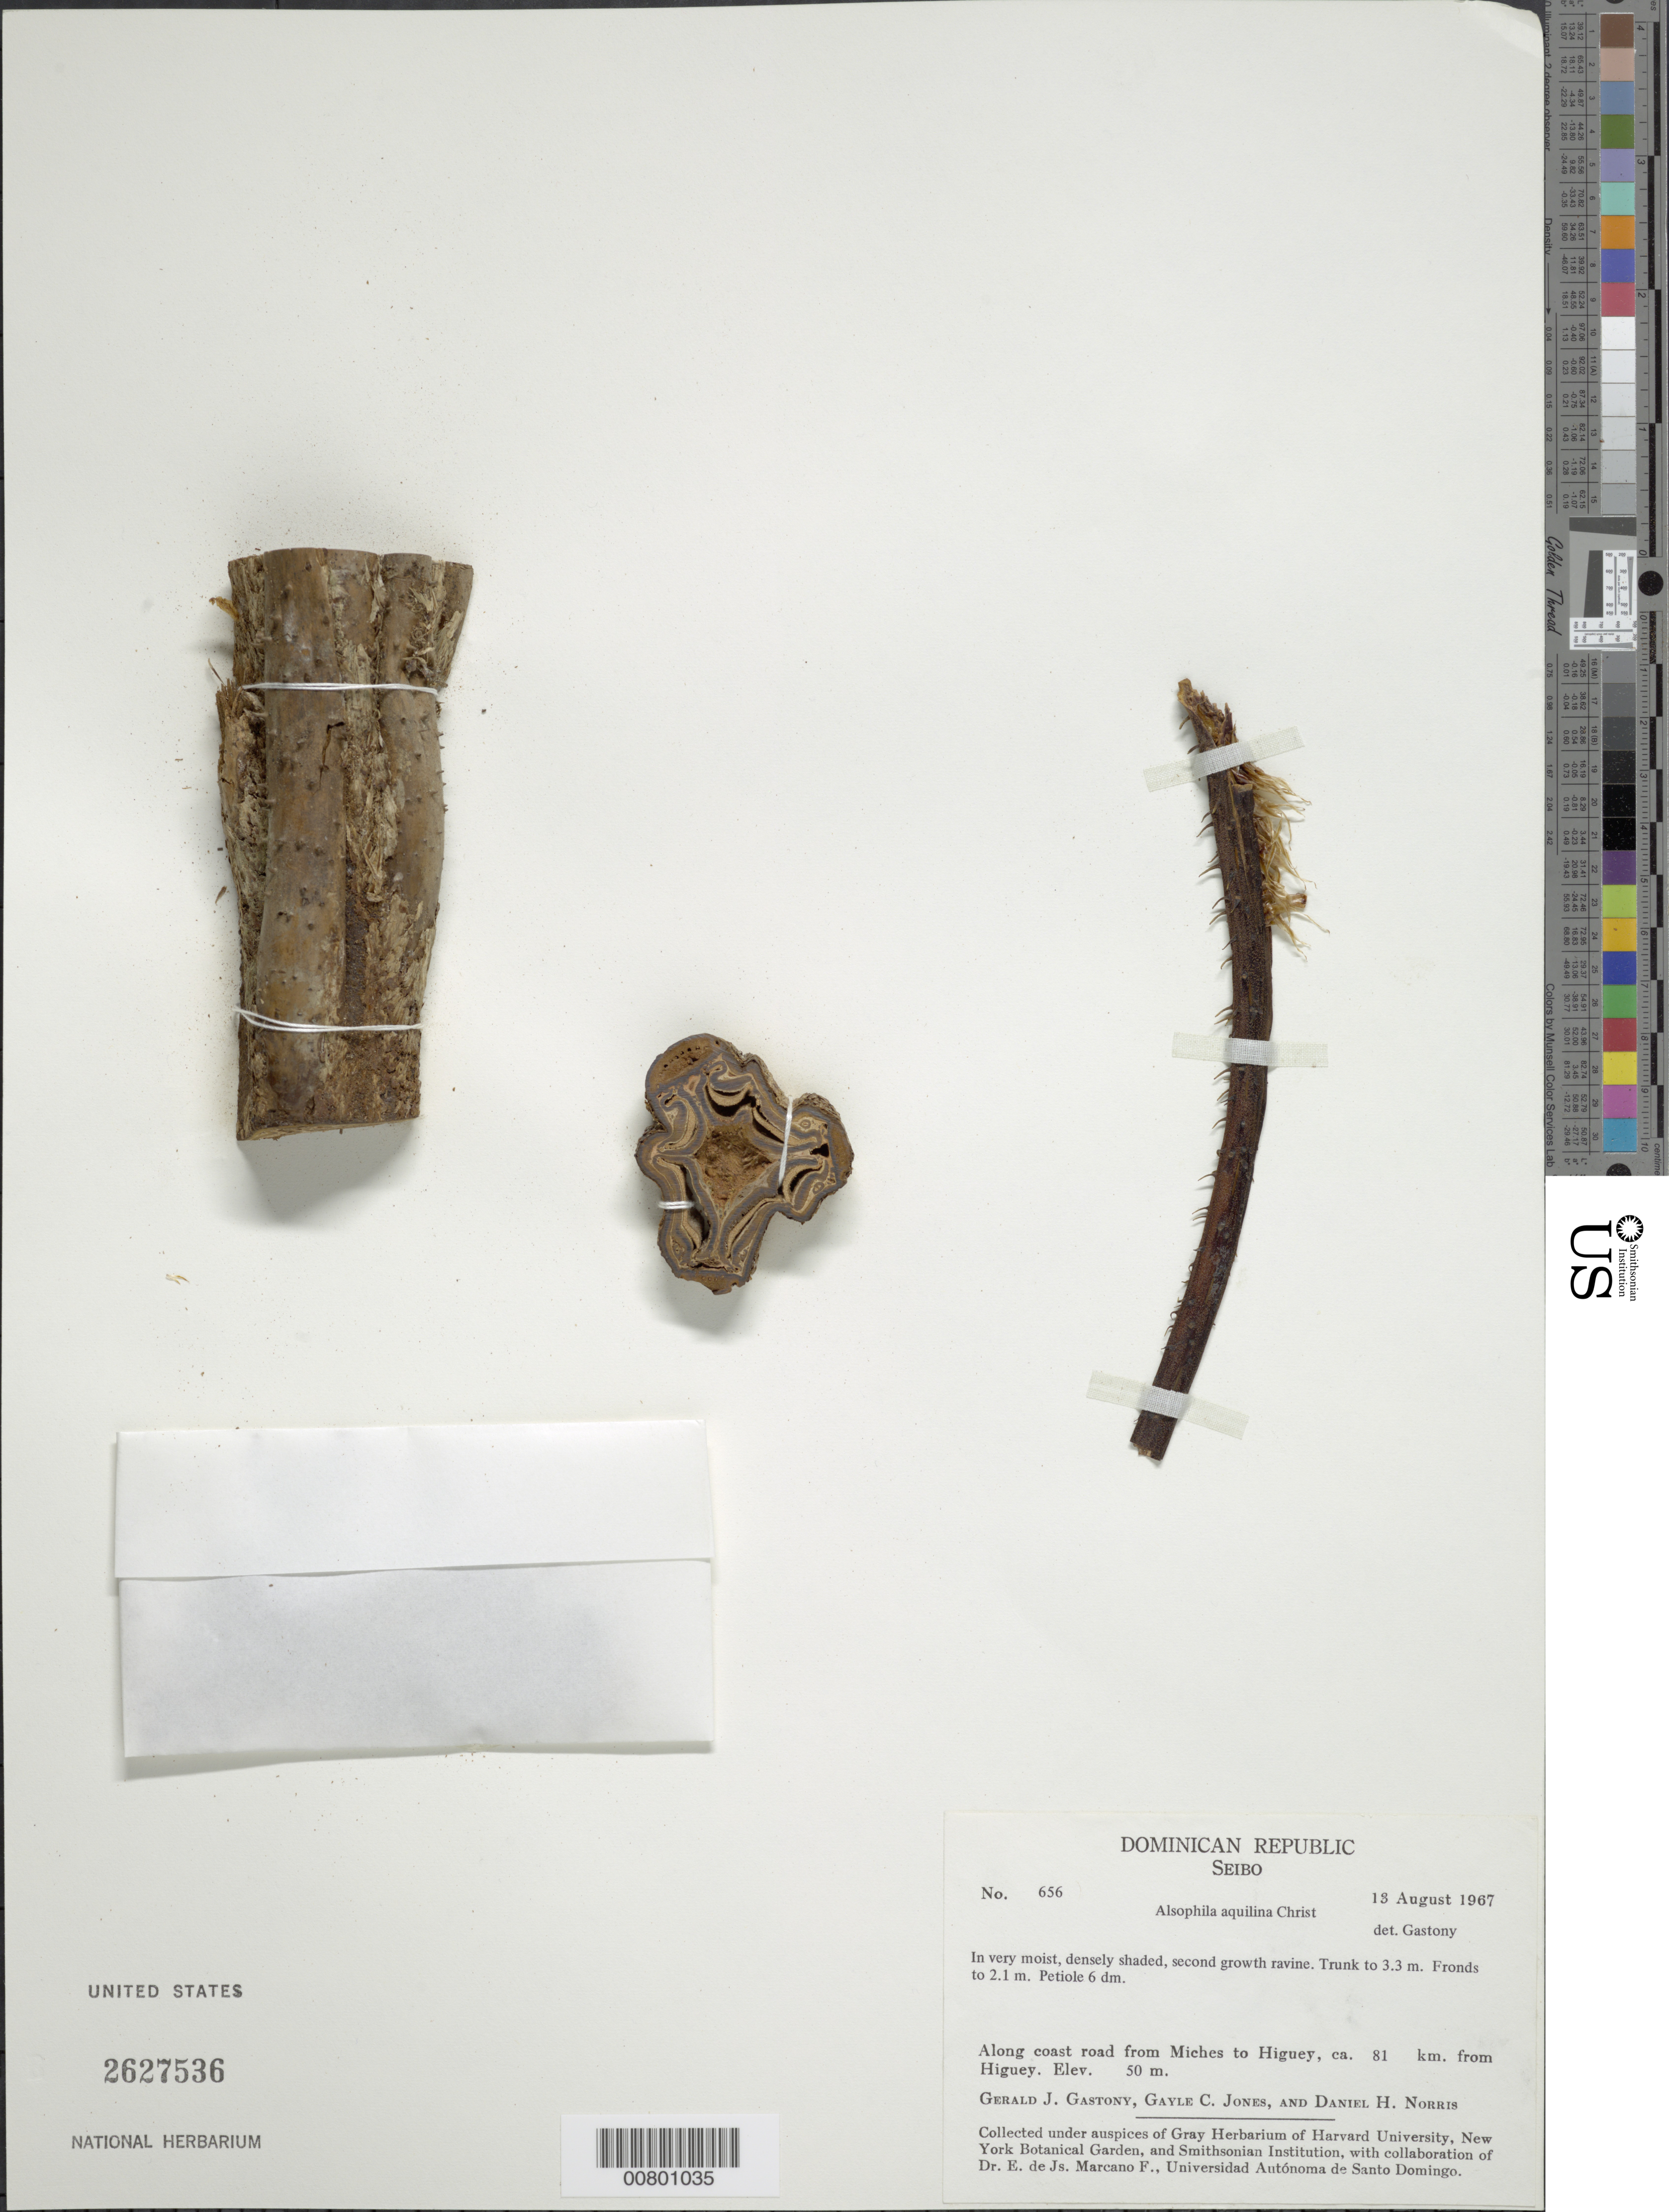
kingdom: Plantae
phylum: Tracheophyta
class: Polypodiopsida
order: Cyatheales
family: Cyatheaceae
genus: Cyathea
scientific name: Cyathea parvula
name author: (Jenman) Domin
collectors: G. Gastony, G. C. Jones & D. H. Norris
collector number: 656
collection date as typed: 13 Aug 1967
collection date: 1967-08-13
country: Dominican Republic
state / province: El Seibo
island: Hispaniola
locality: Miches to Higuey road, 81 km from Higuey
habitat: Very moist, densely shaded, second growth ravine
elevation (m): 50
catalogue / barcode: US 2627536